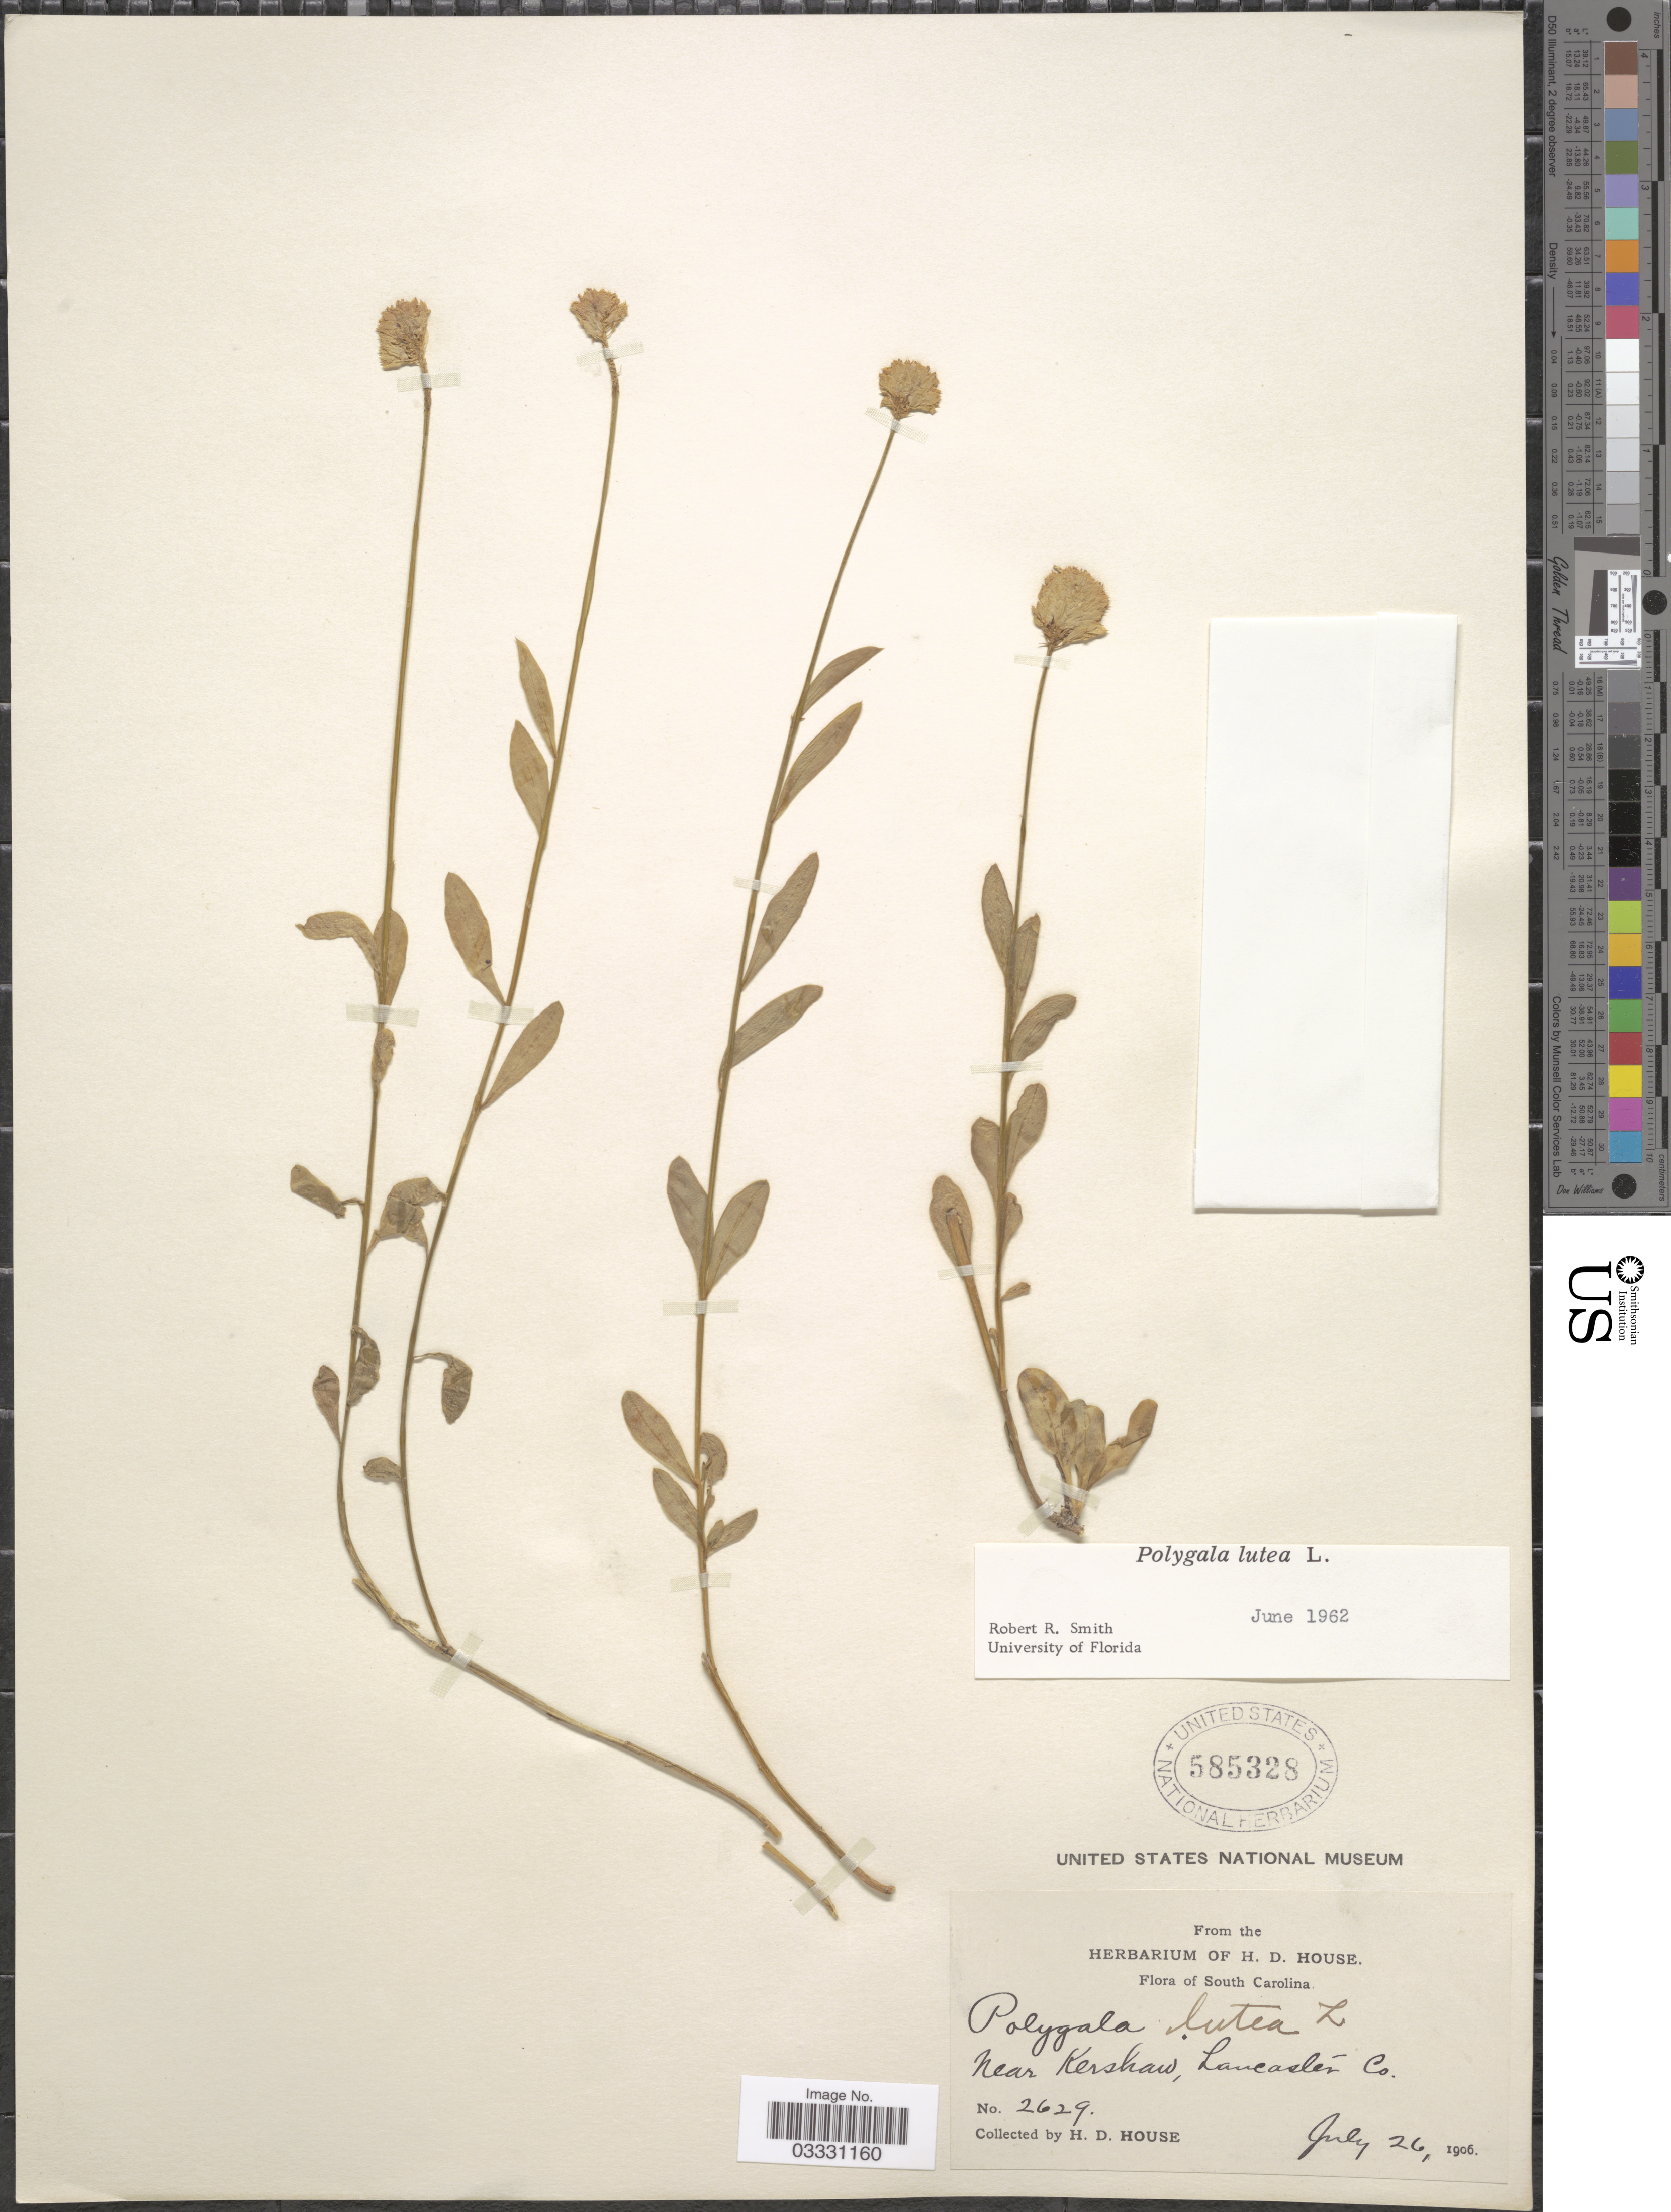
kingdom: Plantae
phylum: Tracheophyta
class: Magnoliopsida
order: Fabales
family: Polygalaceae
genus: Polygala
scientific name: Polygala lutea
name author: L.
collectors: H. D. House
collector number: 2629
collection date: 1906-07-26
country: United States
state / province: South Carolina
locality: Near Kershaw, Lancaster Co.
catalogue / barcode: US 585328